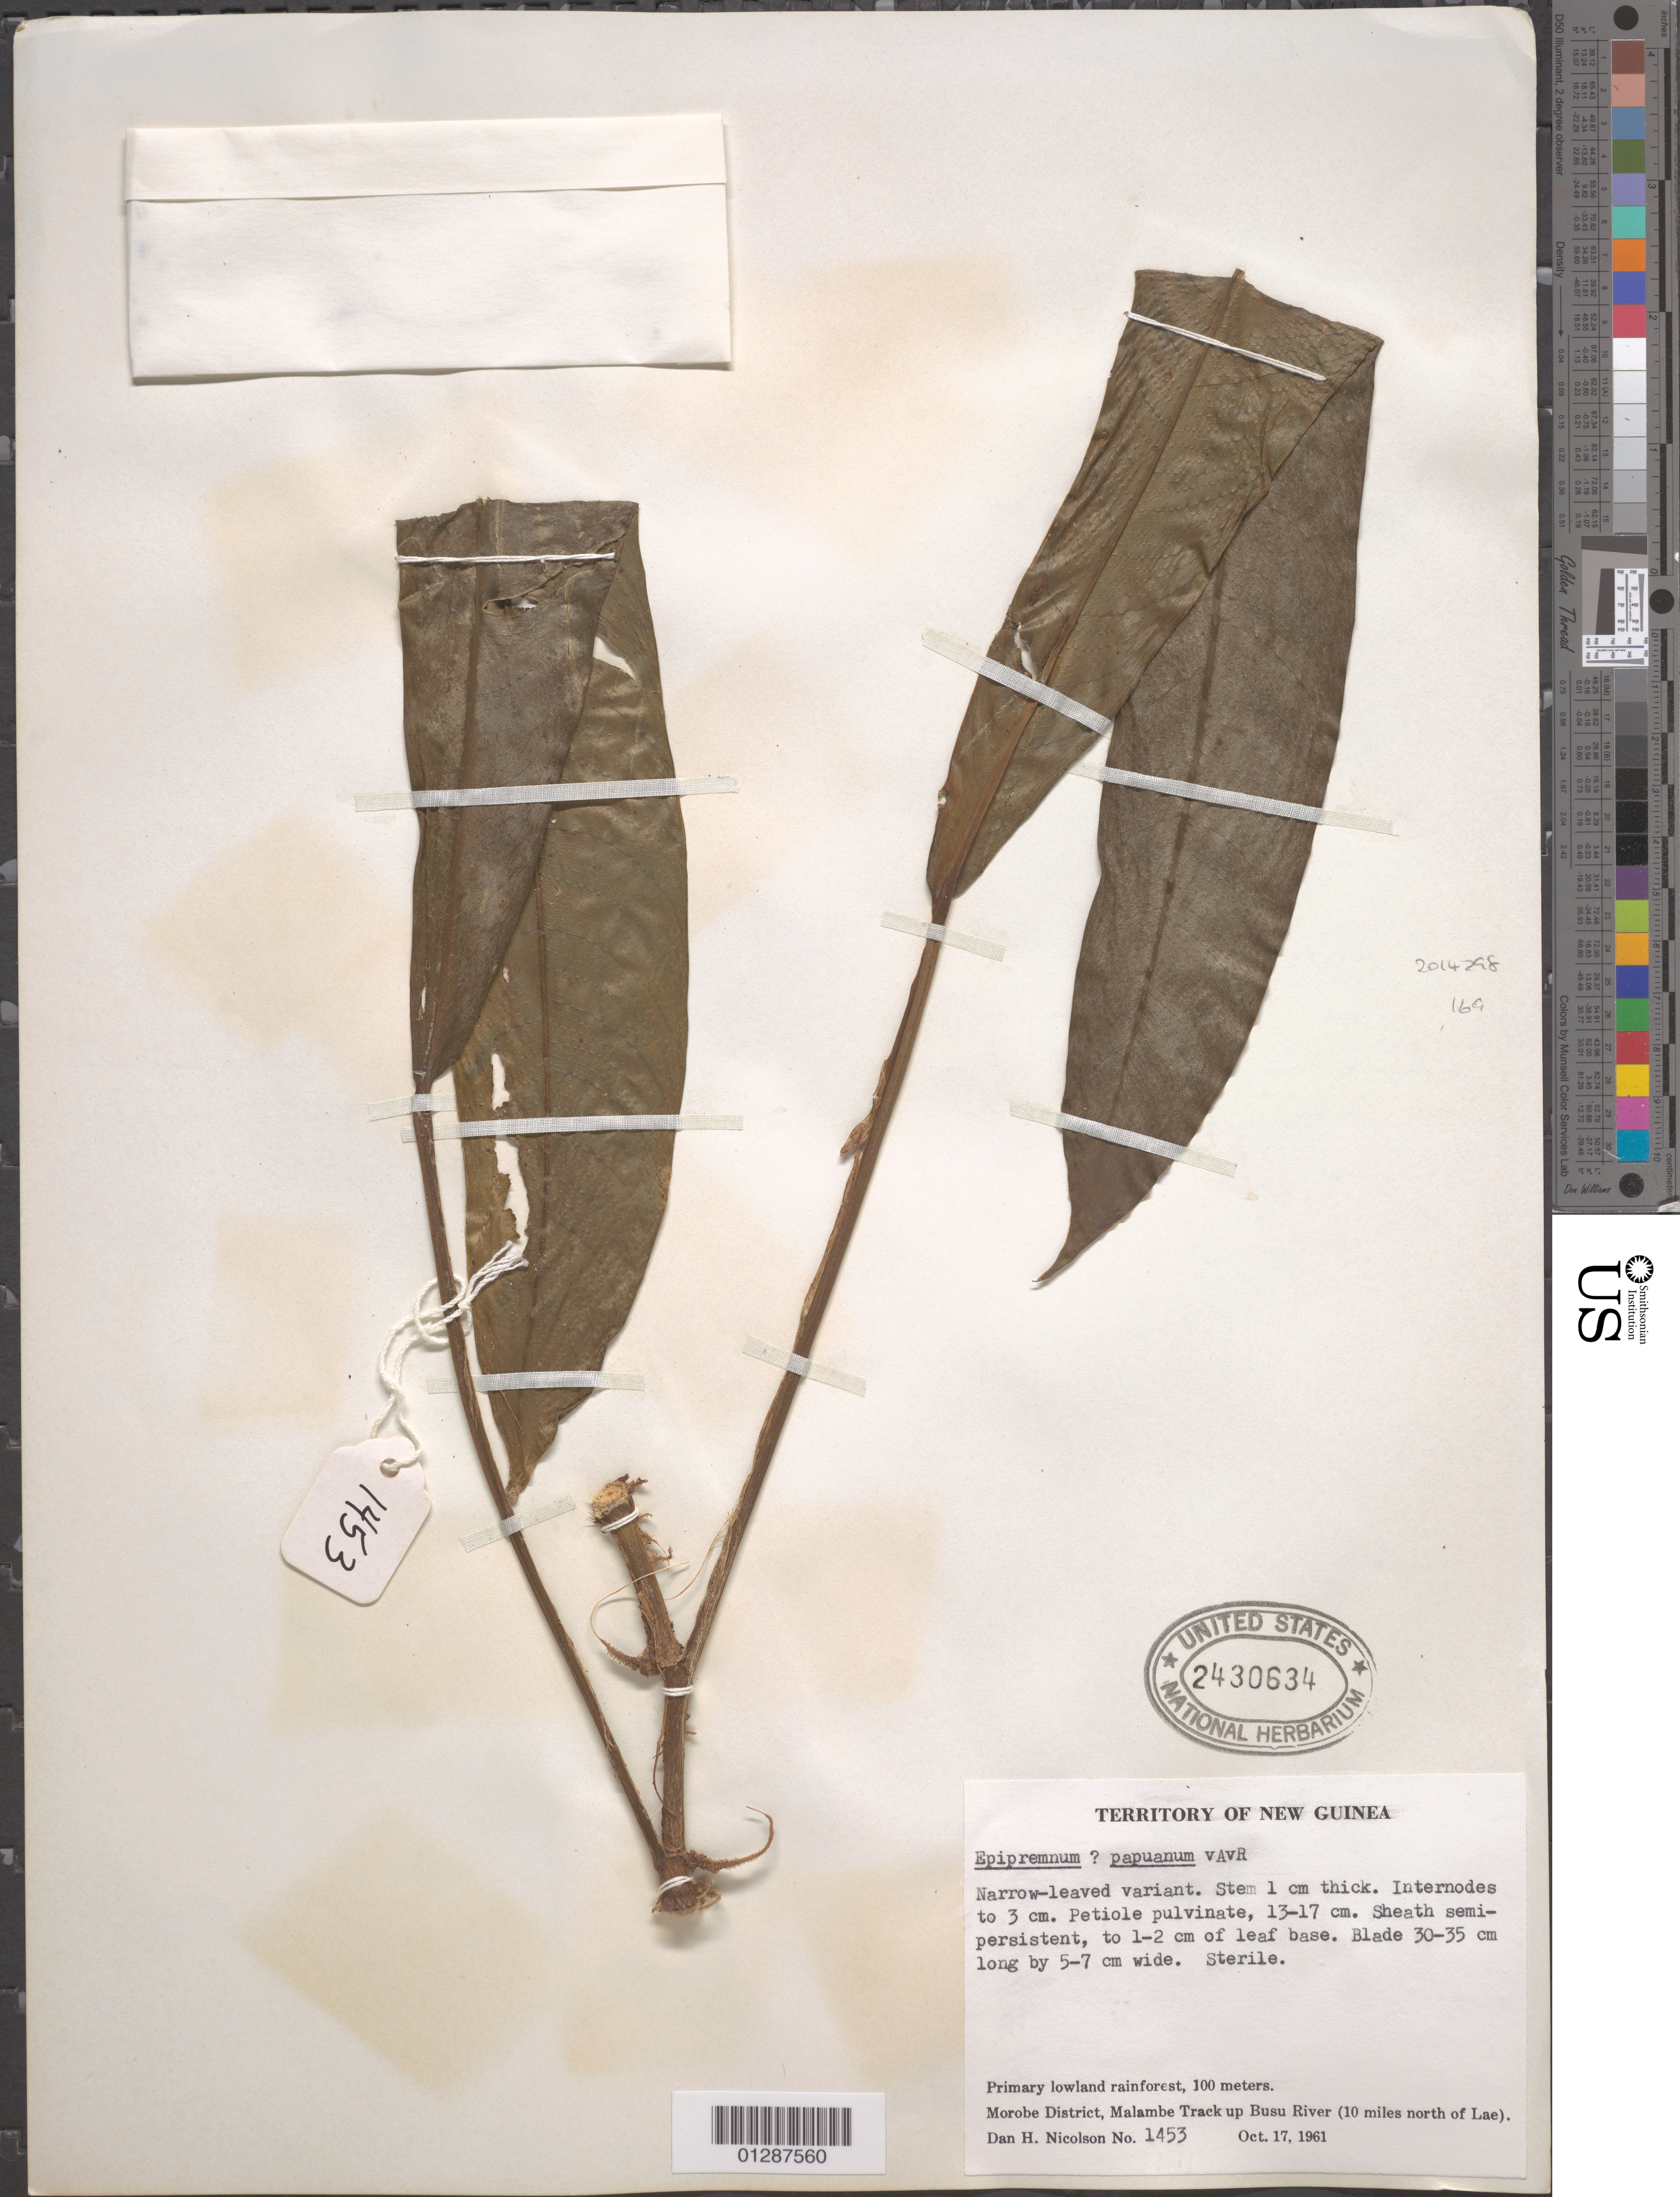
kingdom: Plantae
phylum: Tracheophyta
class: Liliopsida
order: Alismatales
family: Araceae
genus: Epipremnum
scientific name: Epipremnum papuanum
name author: Alderw.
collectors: D. H. Nicolson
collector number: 1453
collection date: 1961-10-17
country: Papua New Guinea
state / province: Morobe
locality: Territory of New Guinea. Primary lowland rainforest, Morobe District, Malambe Track up Busu River (10 miles north of Lae).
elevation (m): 100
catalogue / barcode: US 2430634